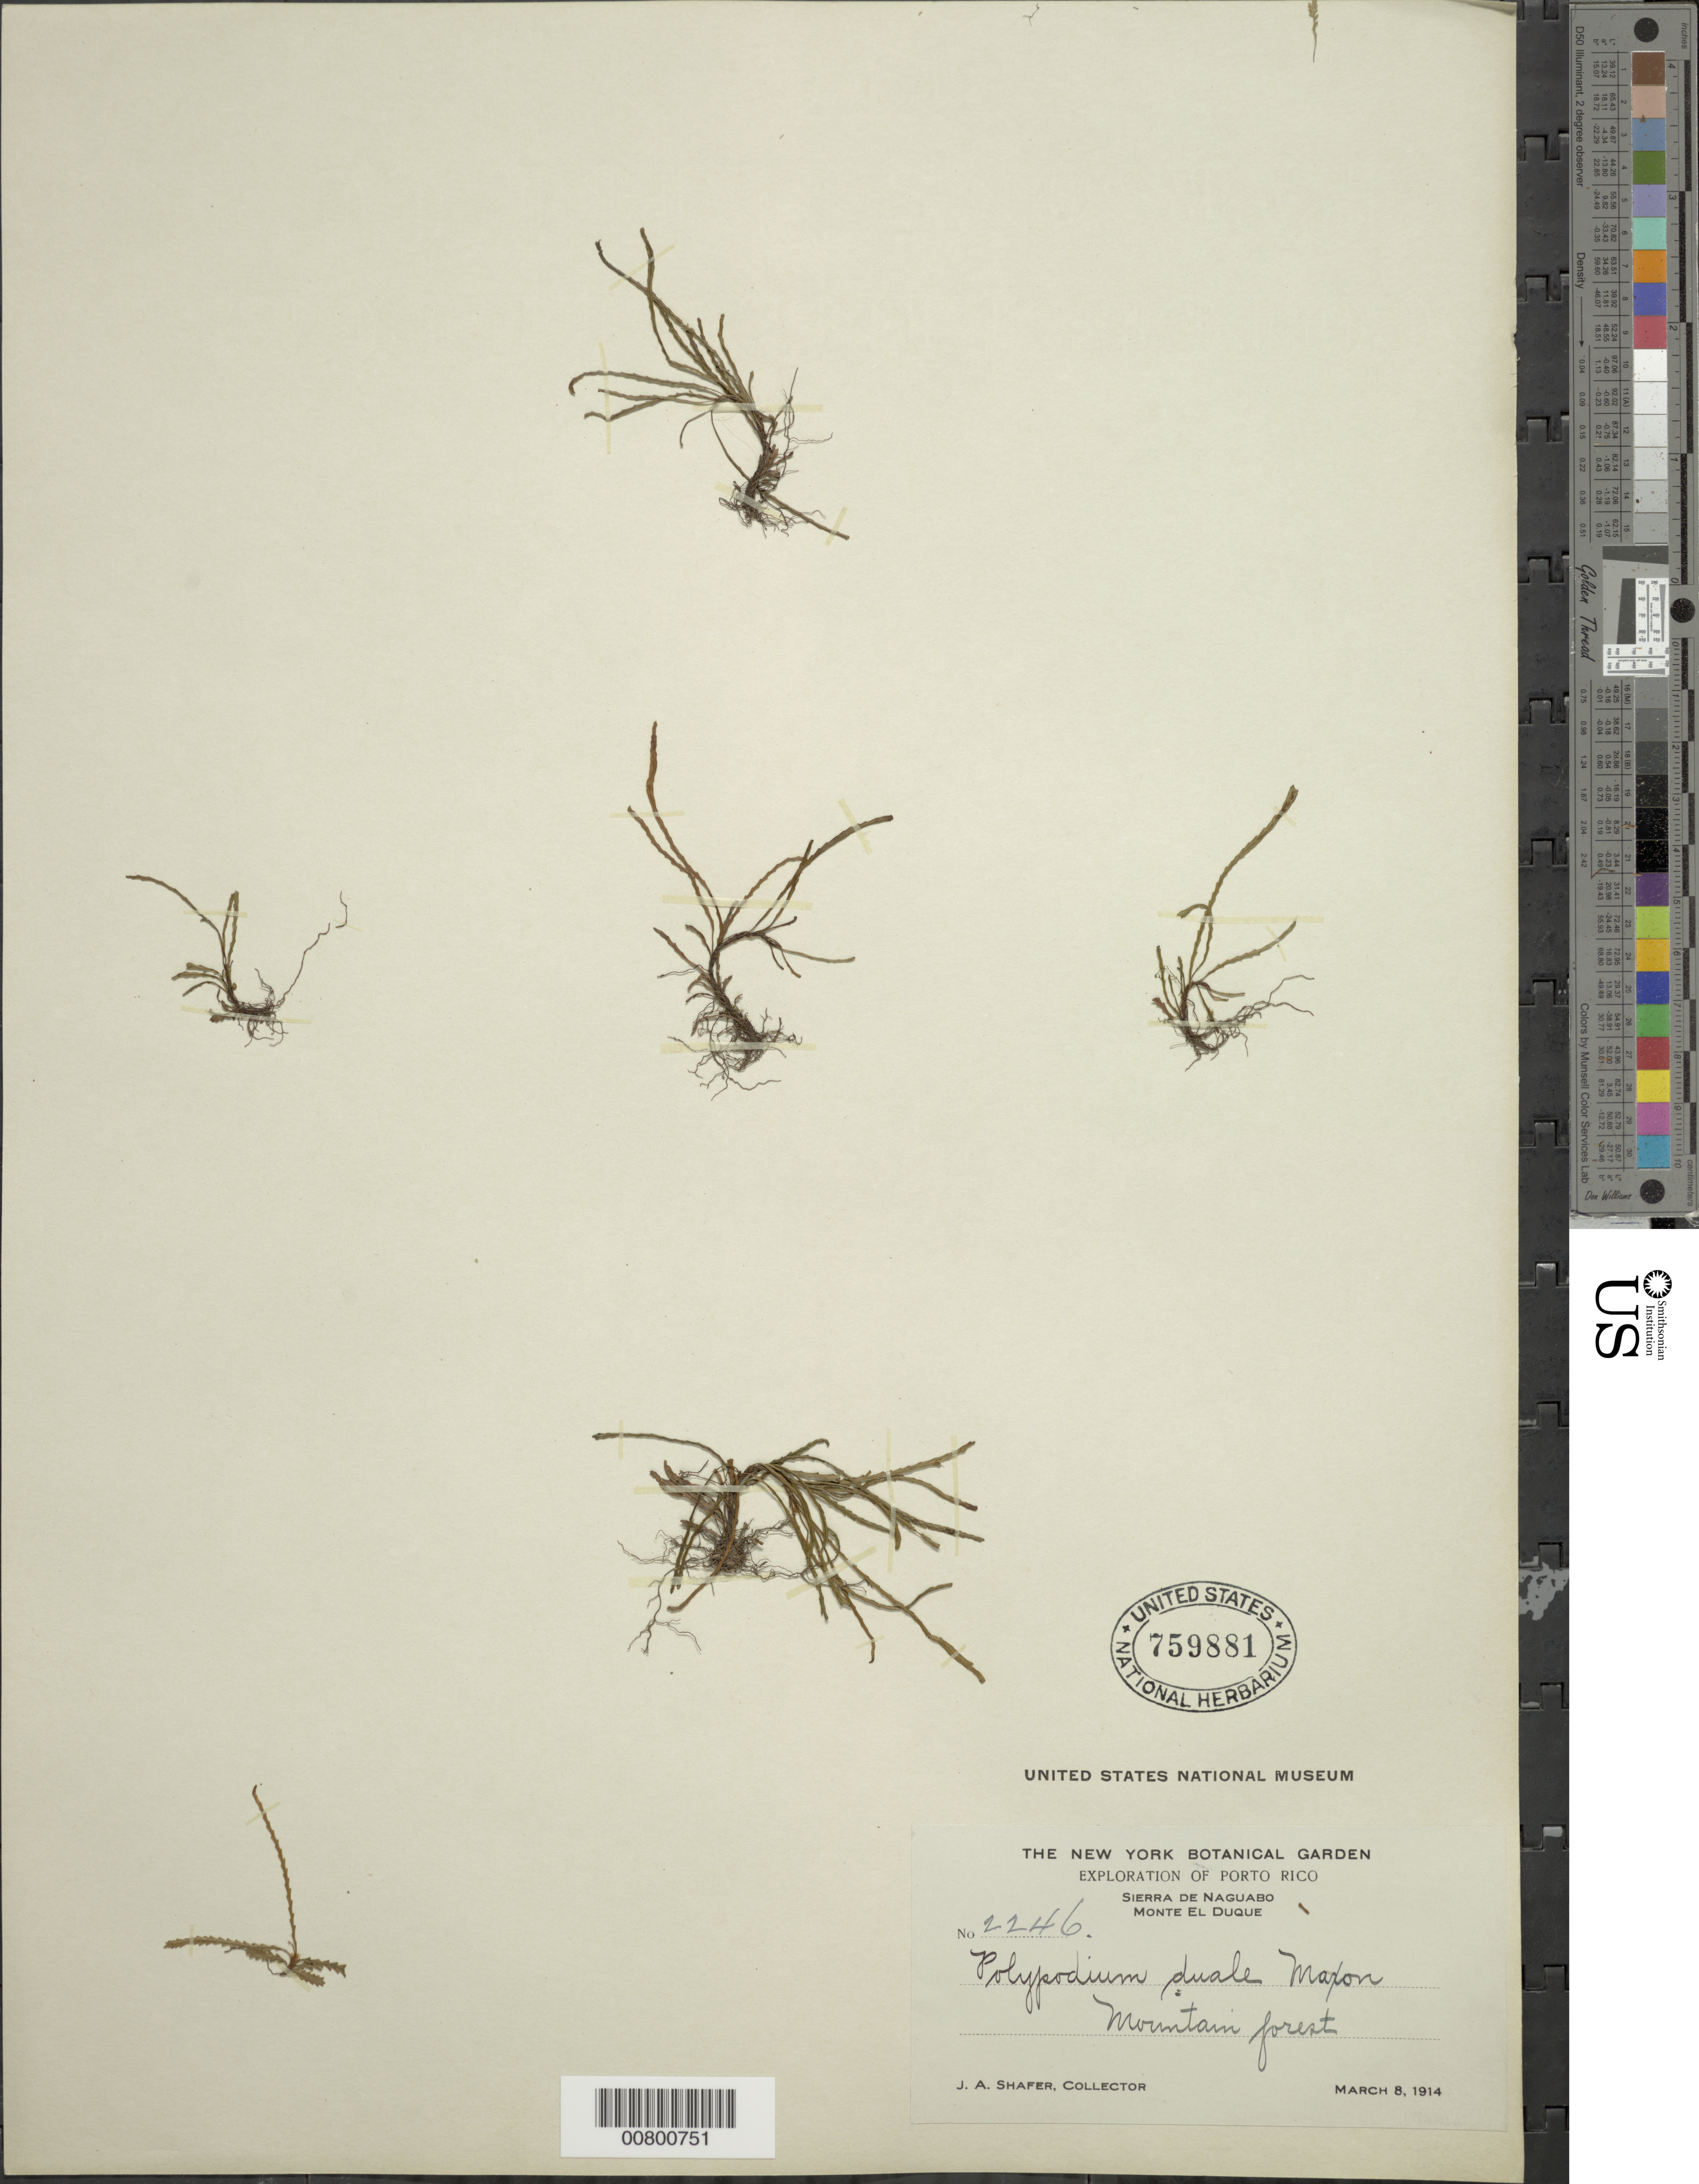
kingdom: Plantae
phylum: Tracheophyta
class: Polypodiopsida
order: Polypodiales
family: Polypodiaceae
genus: Cochlidium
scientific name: Cochlidium serrulatum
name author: (Sw.) L.E. Bishop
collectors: J. A. Shafer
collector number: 2246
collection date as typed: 08 Mar 1914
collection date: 1914-03-08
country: Puerto Rico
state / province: Naguabo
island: Puerto Rico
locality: Sierra de Naguabo, Monte El Duque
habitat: Mountain forest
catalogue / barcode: US 759881